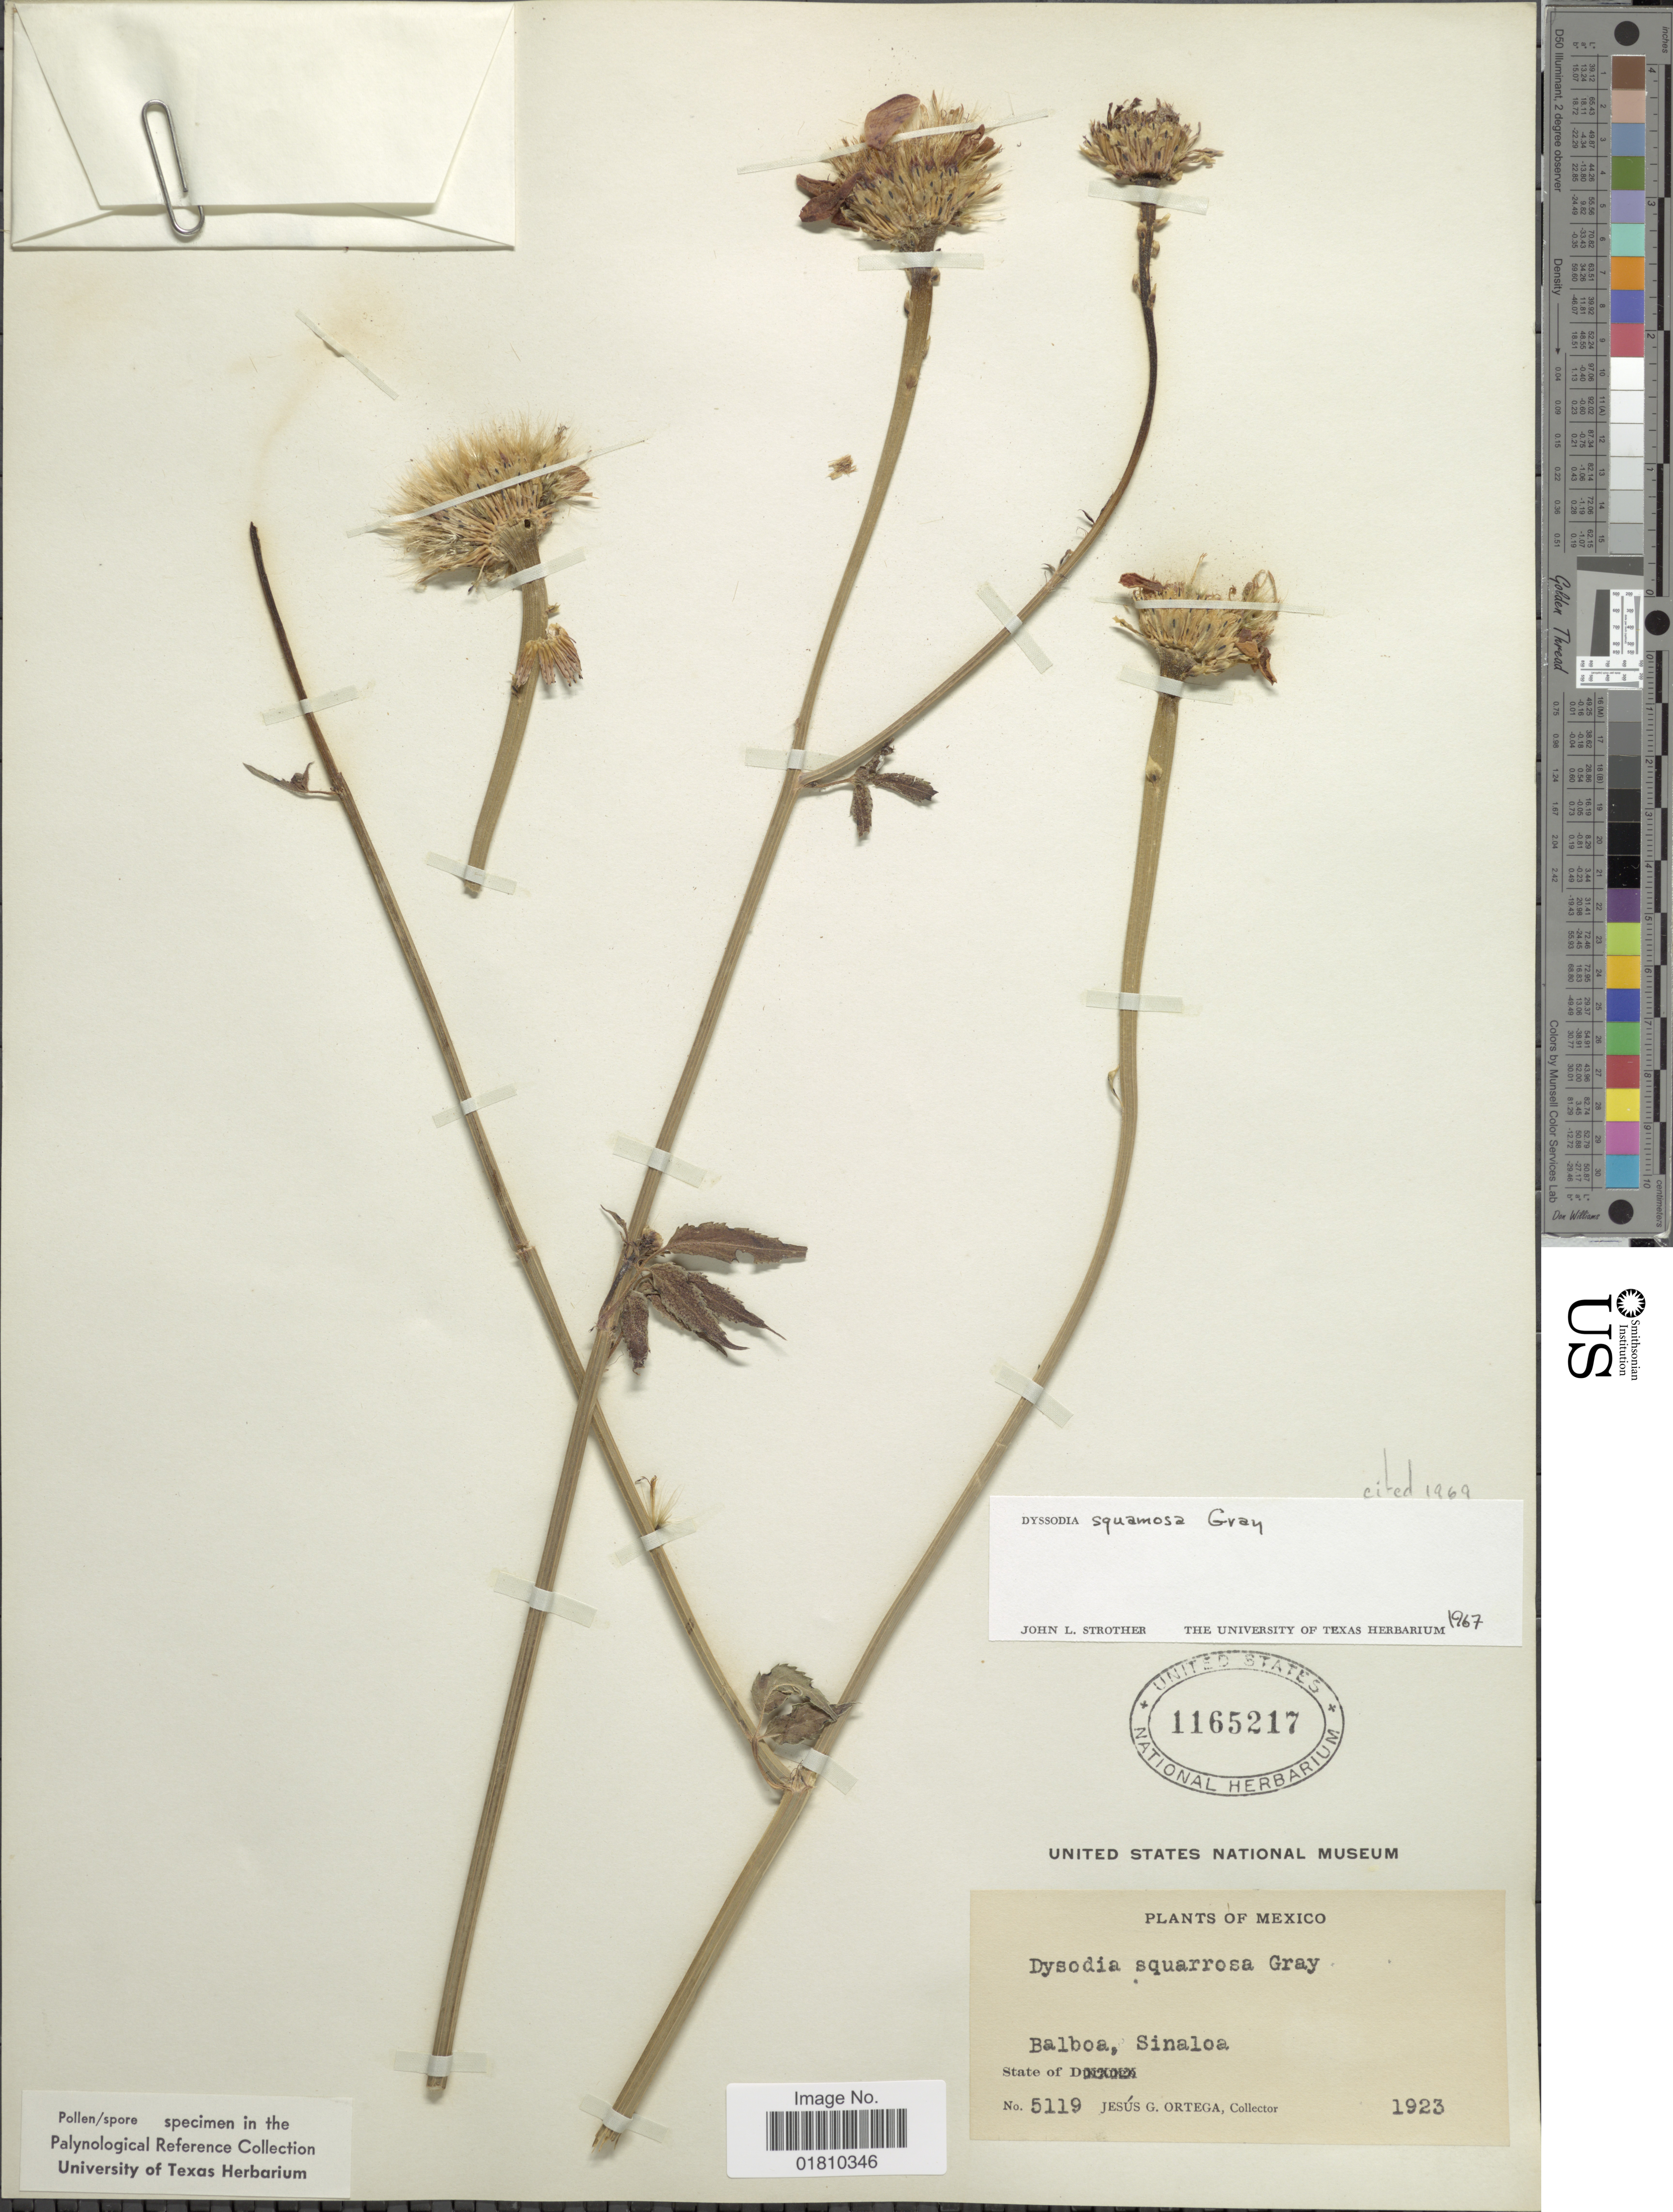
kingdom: Plantae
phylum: Tracheophyta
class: Magnoliopsida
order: Asterales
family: Asteraceae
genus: Adenophyllum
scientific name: Adenophyllum squamosum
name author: (A. Gray) Strother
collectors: J. Ortega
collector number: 5119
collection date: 1923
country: Mexico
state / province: Sinaloa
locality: Baloboa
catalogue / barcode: US 1165217